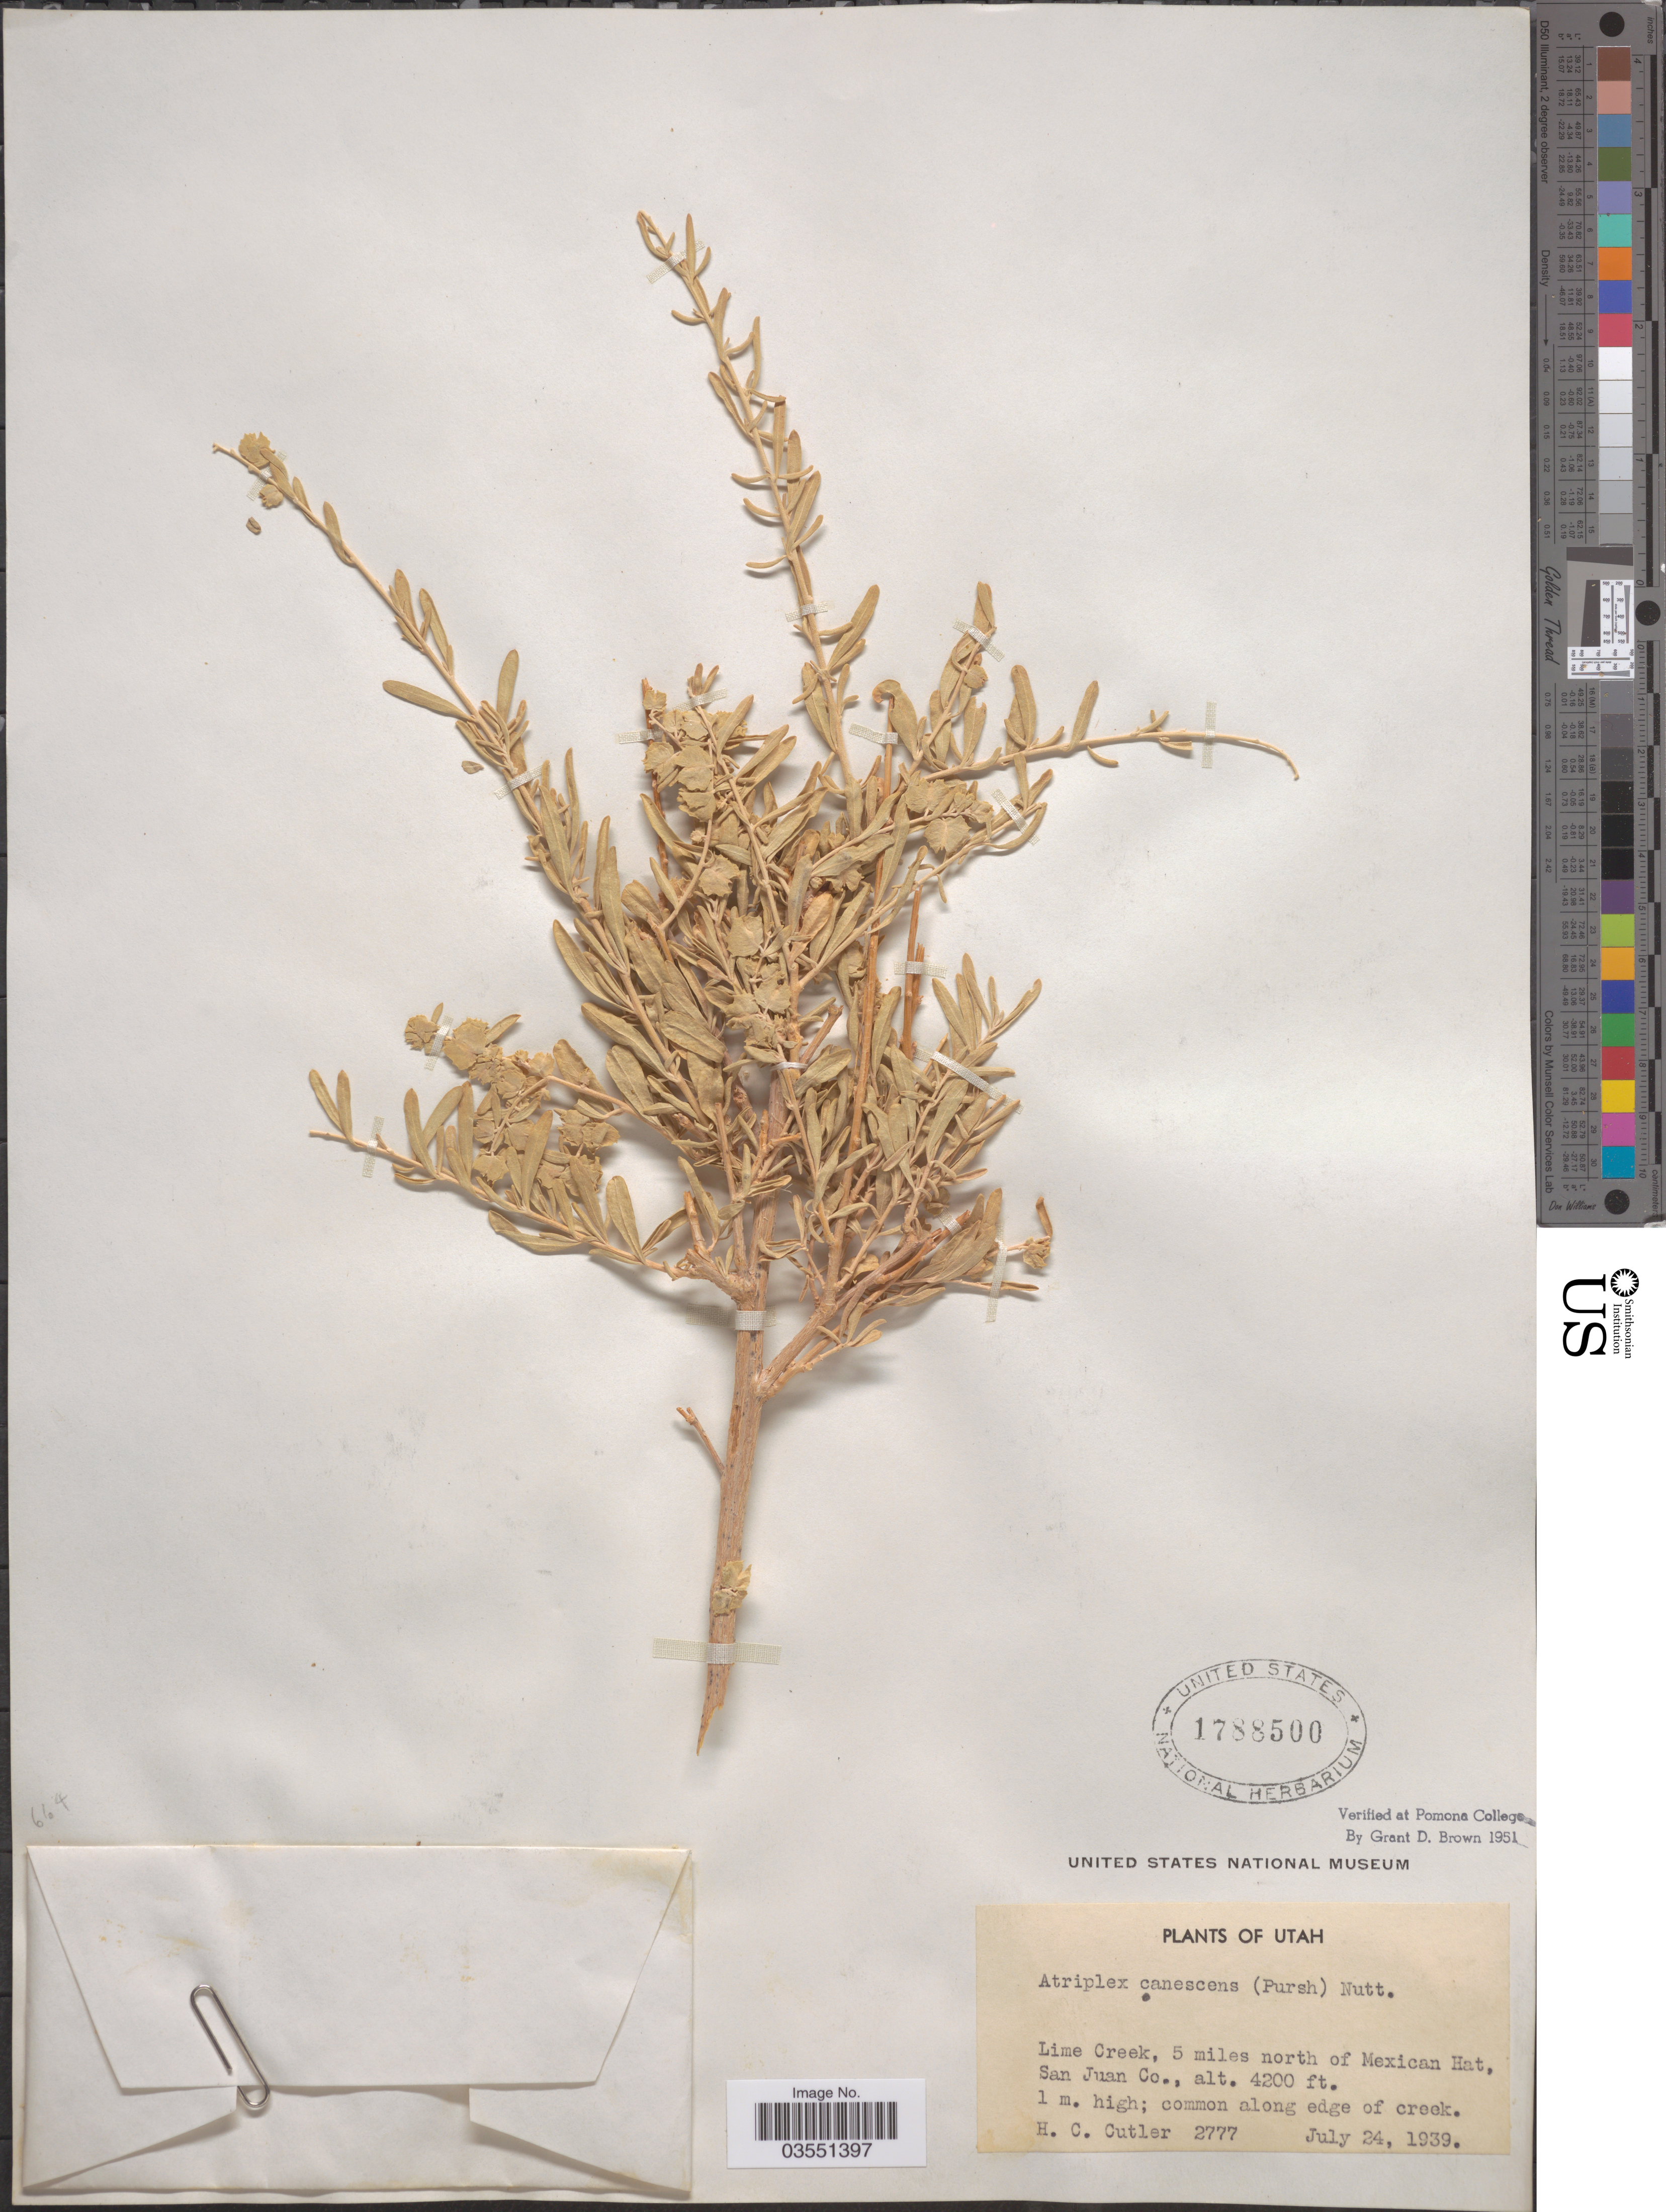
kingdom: Plantae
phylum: Tracheophyta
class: Magnoliopsida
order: Caryophyllales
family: Amaranthaceae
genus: Atriplex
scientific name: Atriplex canescens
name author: (Pursh) Nutt.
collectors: H. C. Cutler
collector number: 2777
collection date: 1939-07-24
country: United States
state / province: Utah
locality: Lime Creek, 5 miles north of Mexican Hat, San Juan Co.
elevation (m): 1280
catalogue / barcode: US 1788500